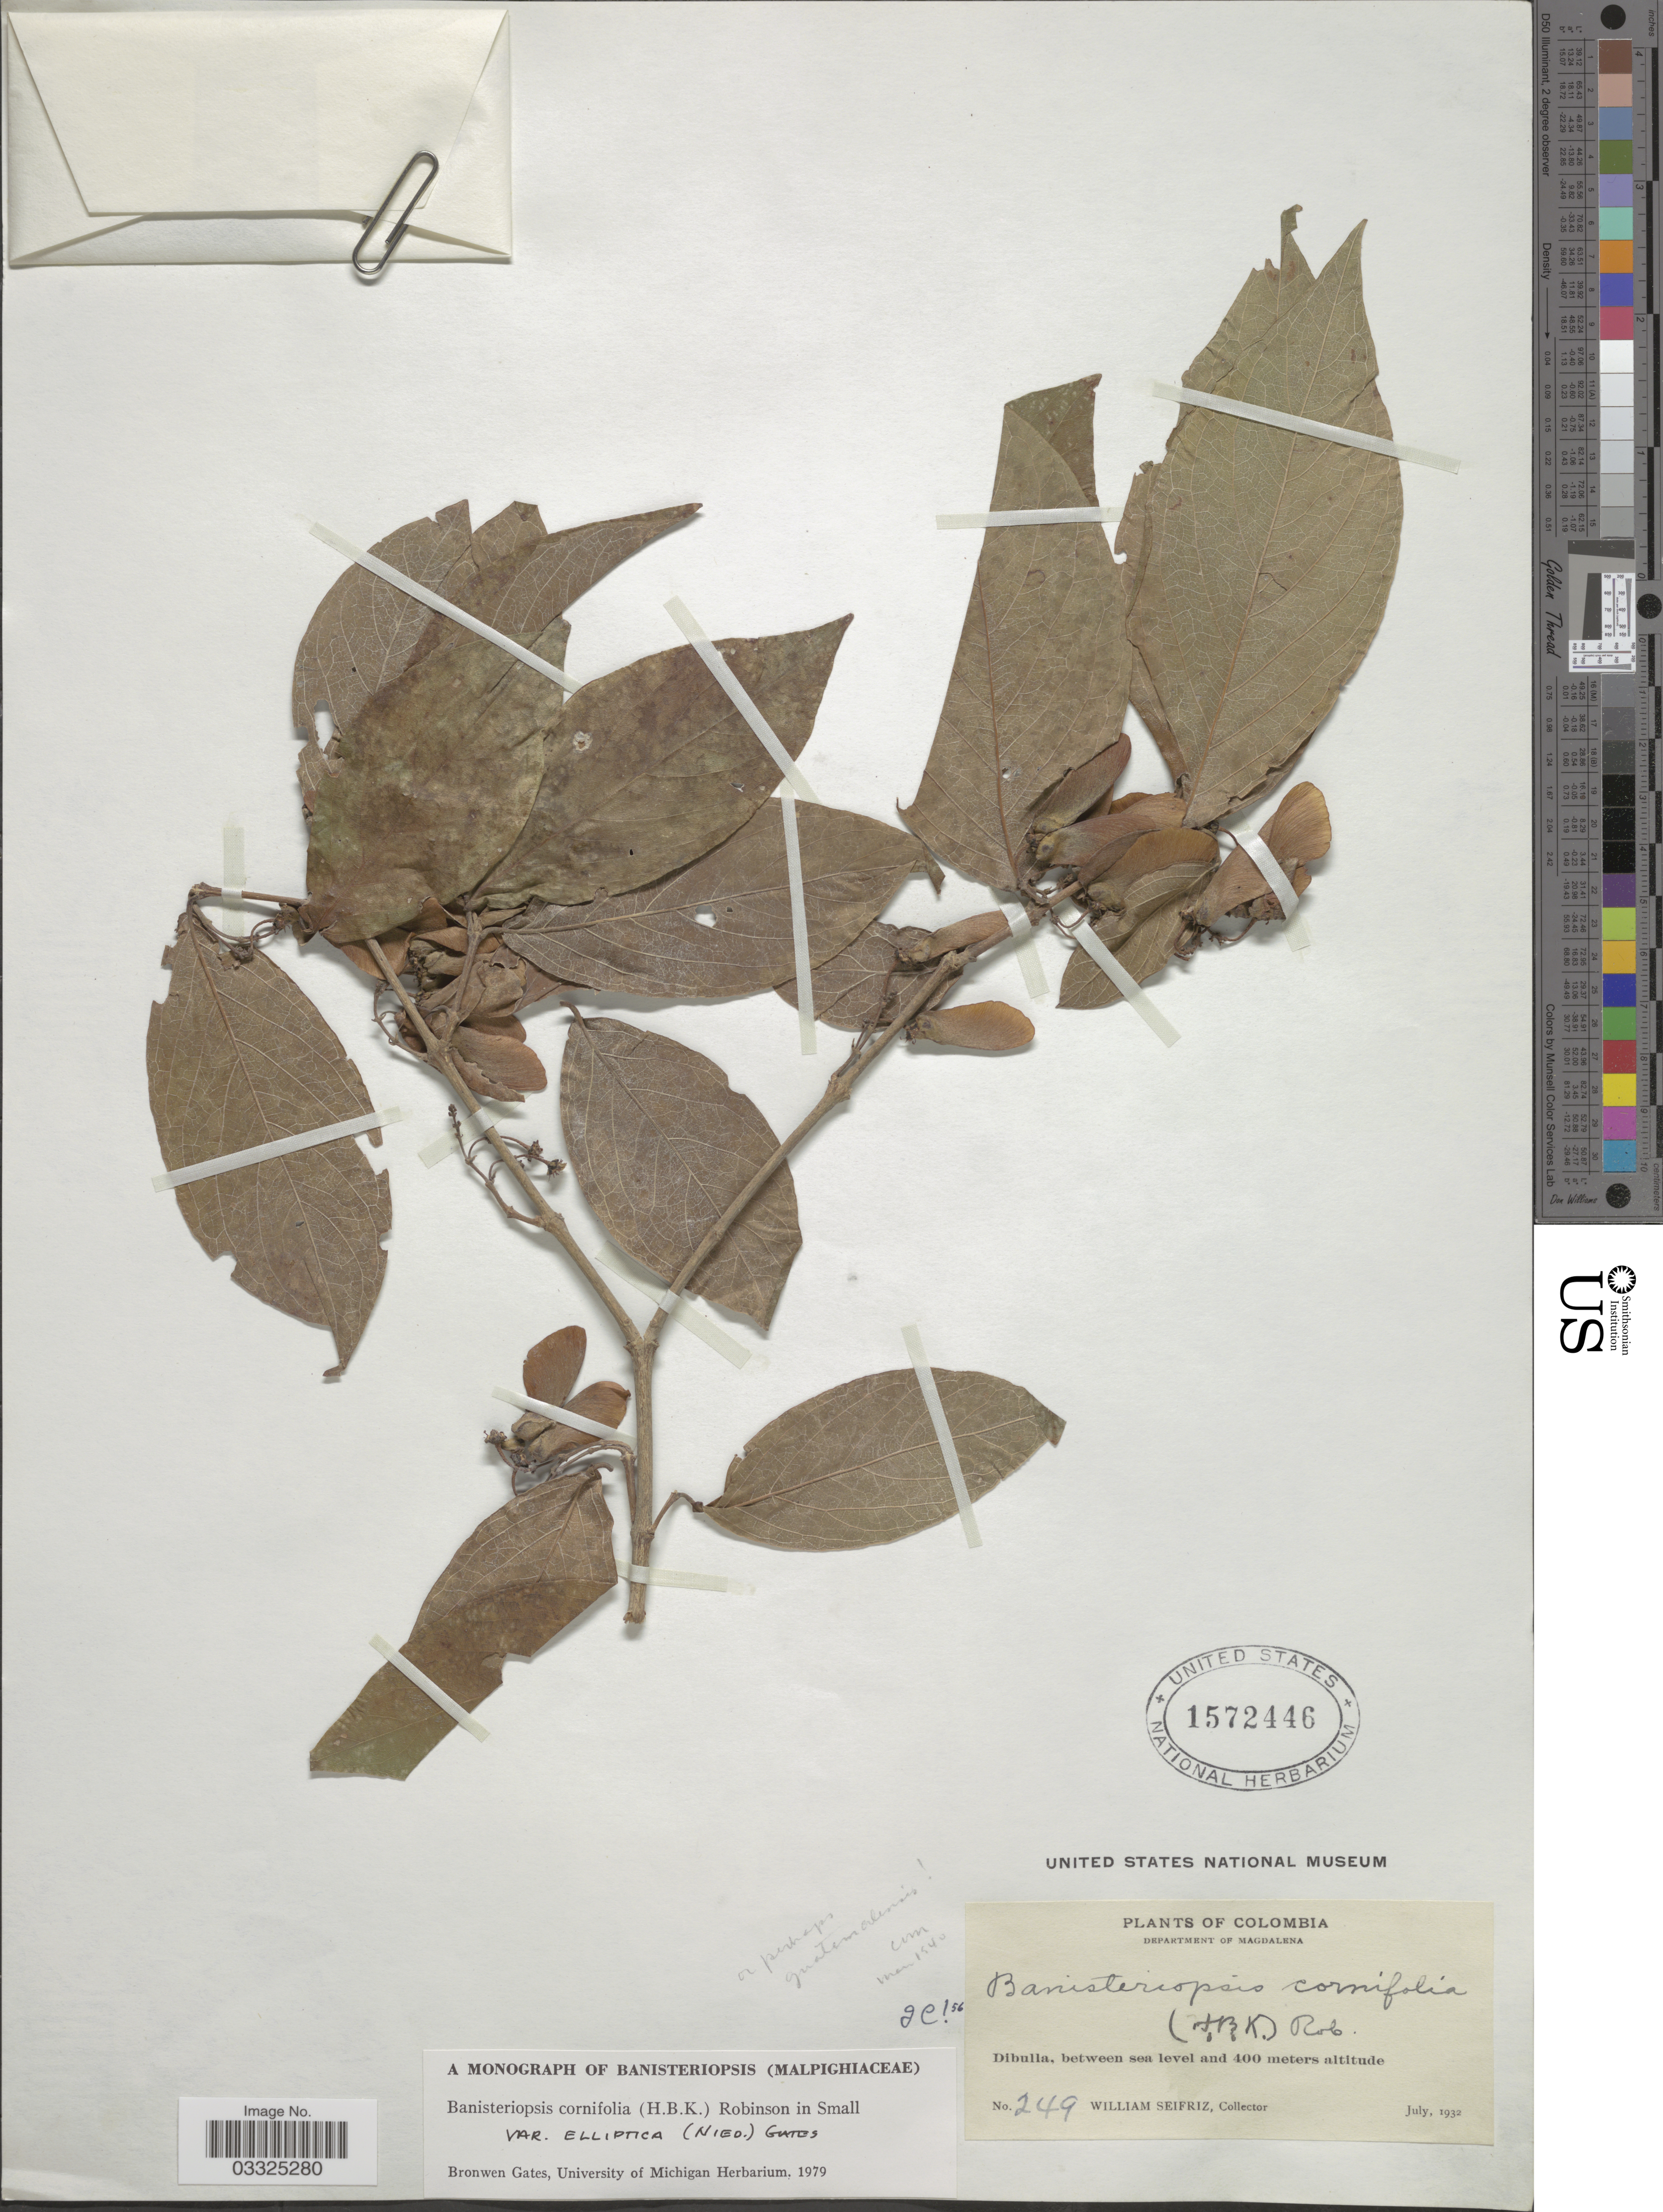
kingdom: Plantae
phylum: Tracheophyta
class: Magnoliopsida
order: Malpighiales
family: Malpighiaceae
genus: Bronwenia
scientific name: Bronwenia cornifolia var. maracaybensis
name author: (A. Juss.) W.R. Anderson & C. Davis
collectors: W. Seifriz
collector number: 249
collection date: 1932-07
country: Colombia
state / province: Magdalena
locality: Department of Magdalena. Dibulla.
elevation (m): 0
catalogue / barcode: US 1572446